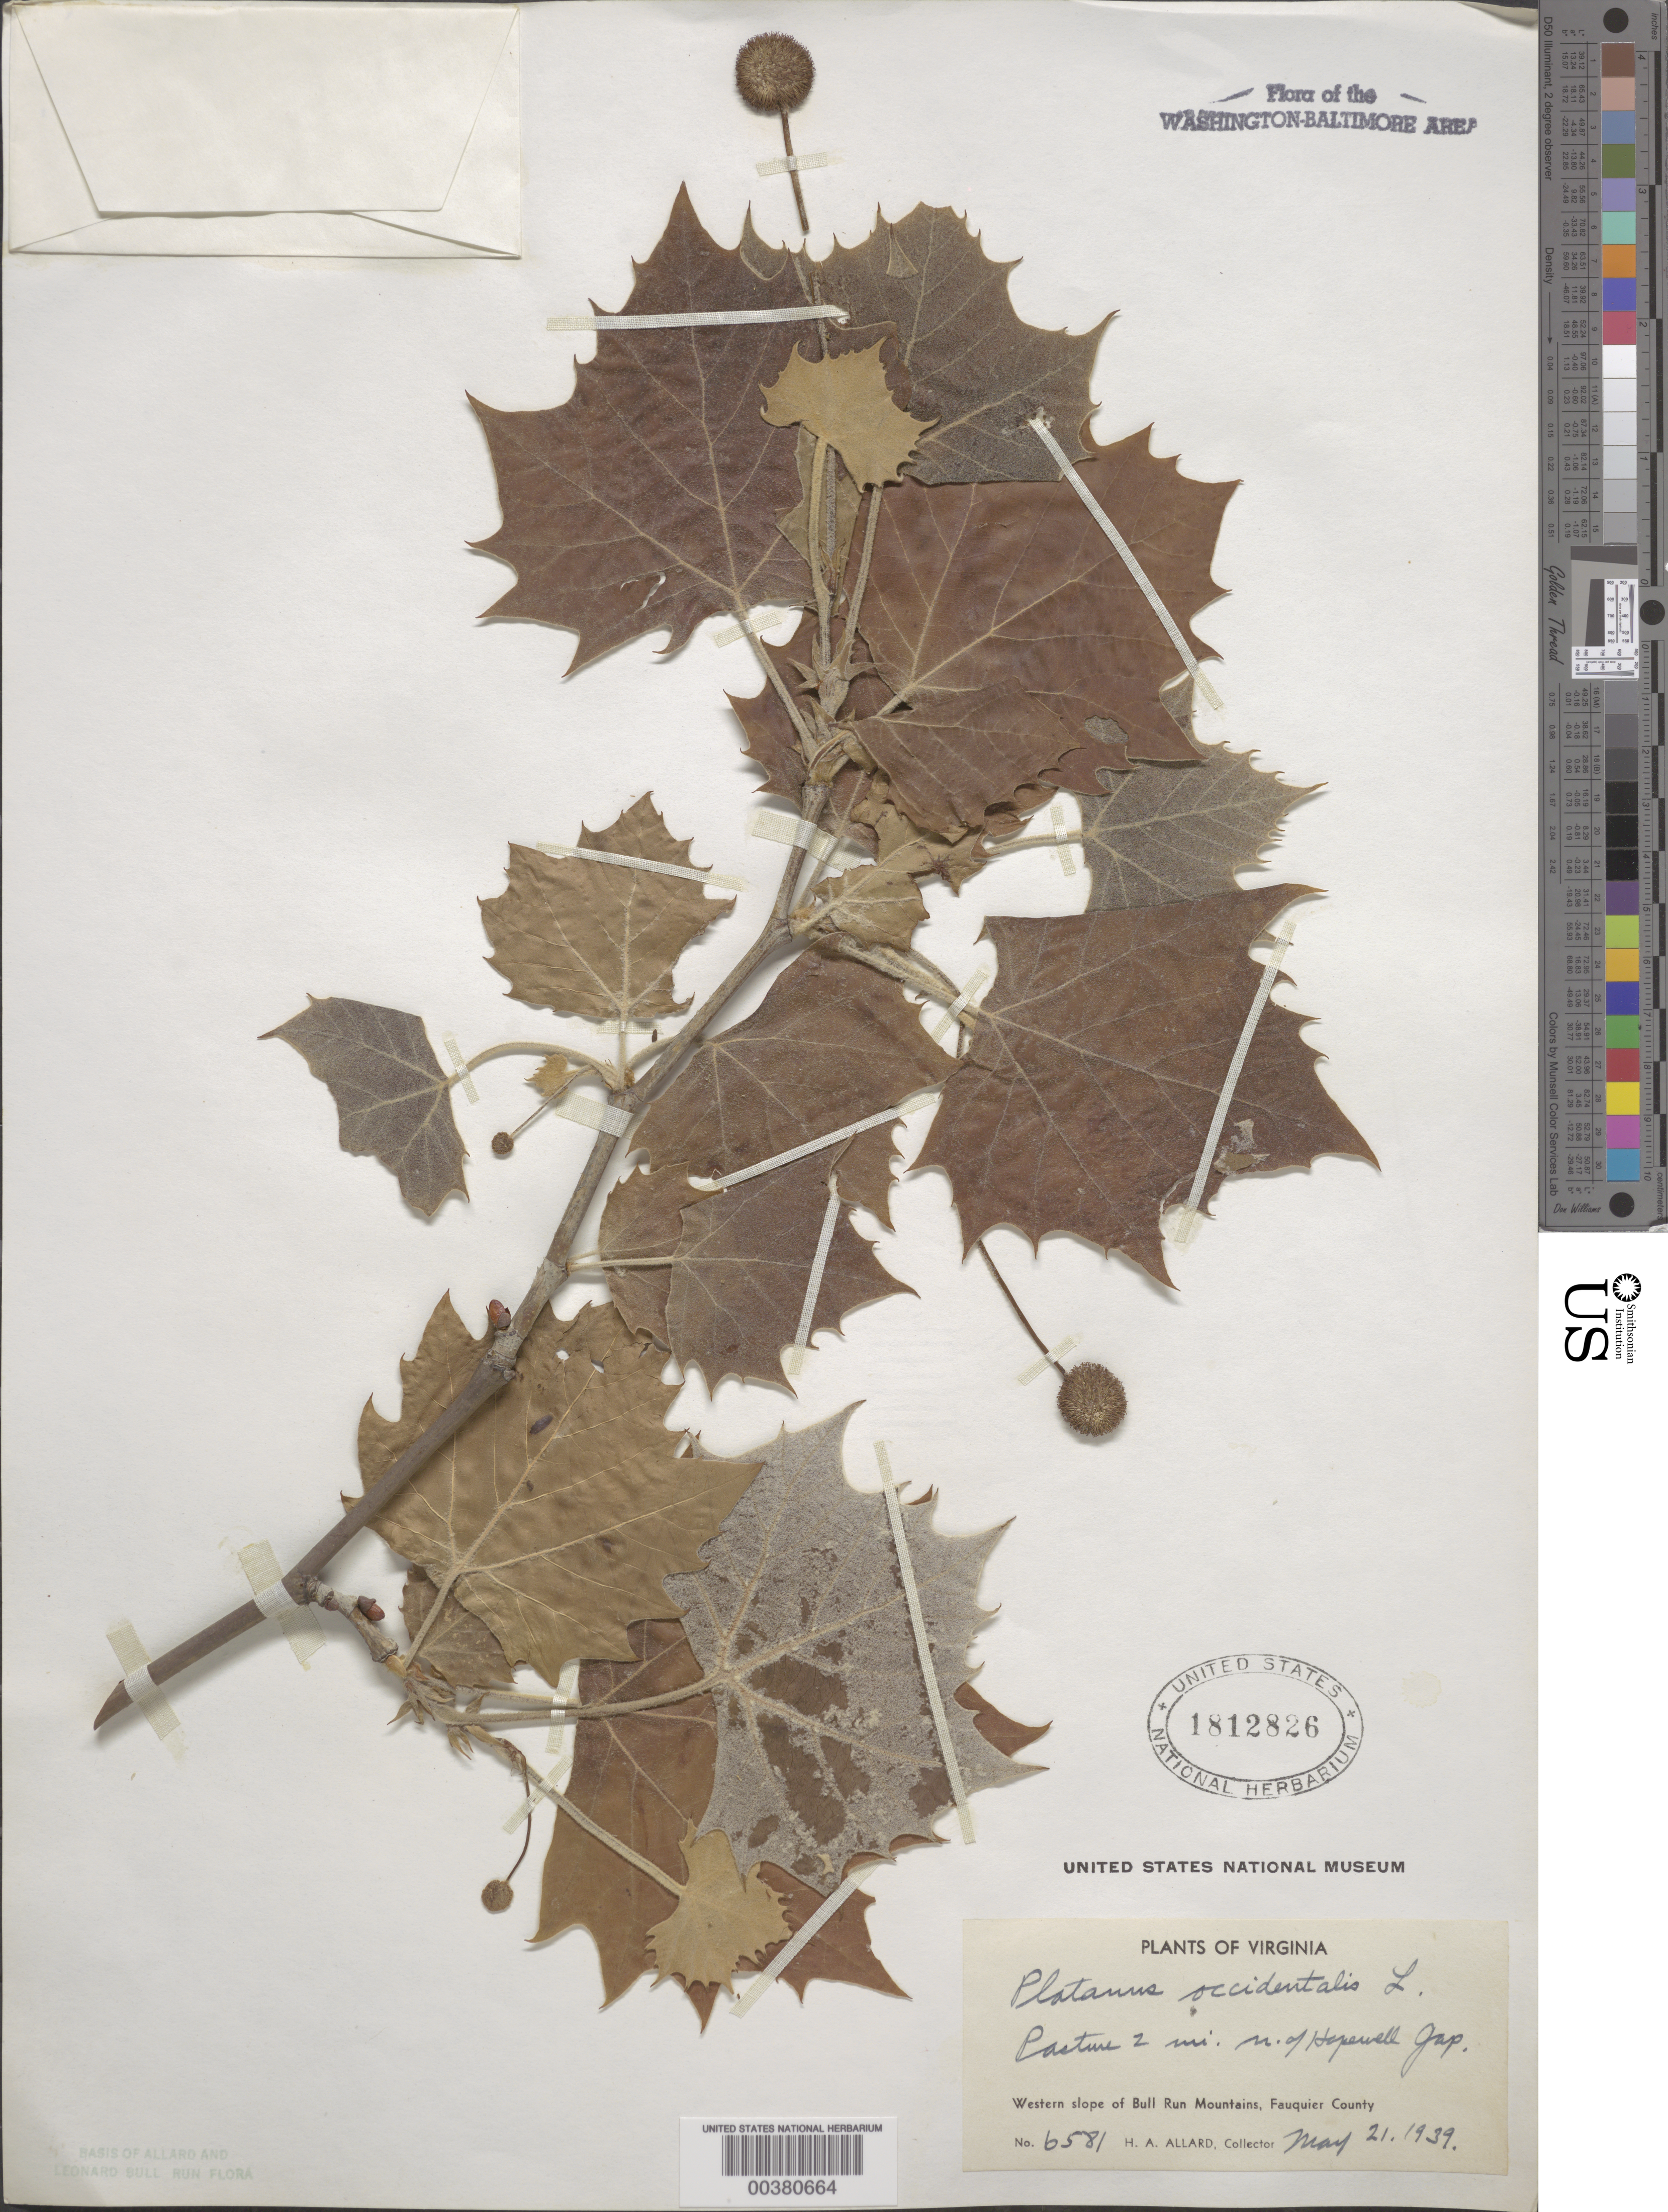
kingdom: Plantae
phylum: Tracheophyta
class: Magnoliopsida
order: Proteales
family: Platanaceae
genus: Platanus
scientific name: Platanus occidentalis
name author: L.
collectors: H. A. Allard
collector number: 6581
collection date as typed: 21 May 1939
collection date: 1939-05-21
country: United States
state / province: Virginia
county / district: Fauquier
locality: North of Hopewell Gap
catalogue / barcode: US 1812826